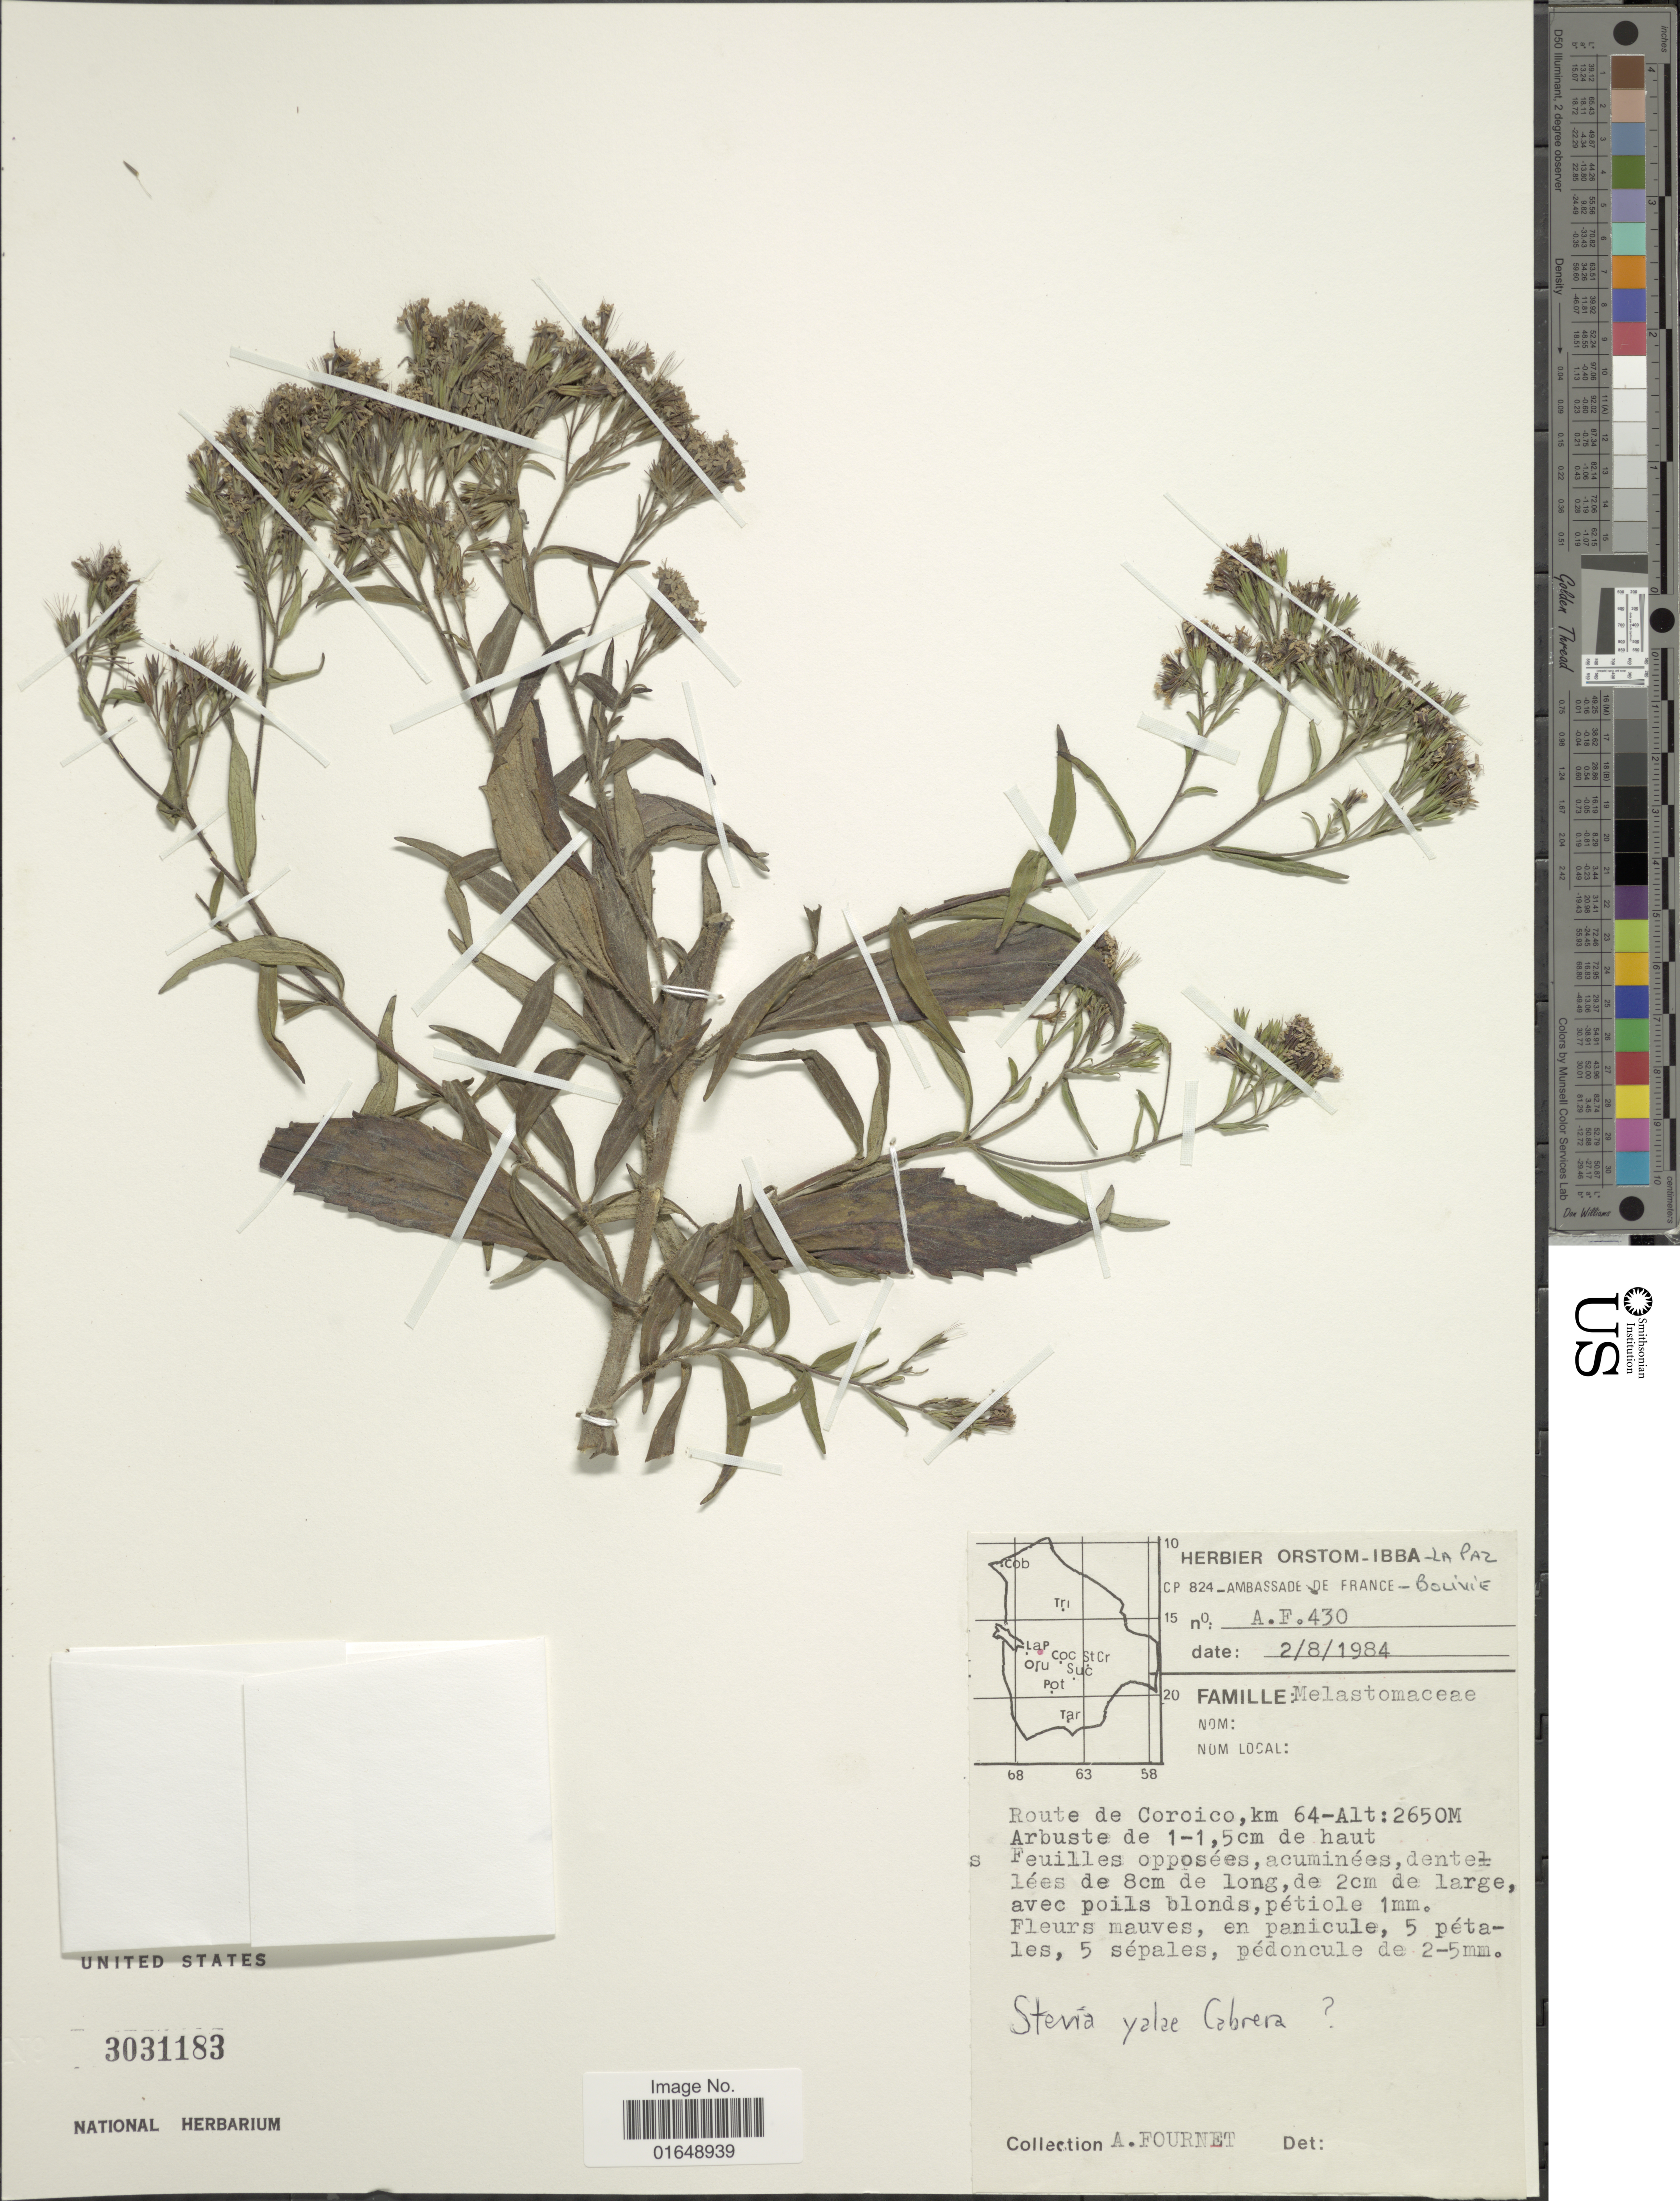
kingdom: Plantae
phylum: Tracheophyta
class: Magnoliopsida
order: Asterales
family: Asteraceae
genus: Stevia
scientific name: Stevia yalae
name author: Cabrera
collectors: A. Fournet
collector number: A.F.430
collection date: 1984-08-02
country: Bolivia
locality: Route de Coroico, km 64.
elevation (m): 2650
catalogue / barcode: US 3031183